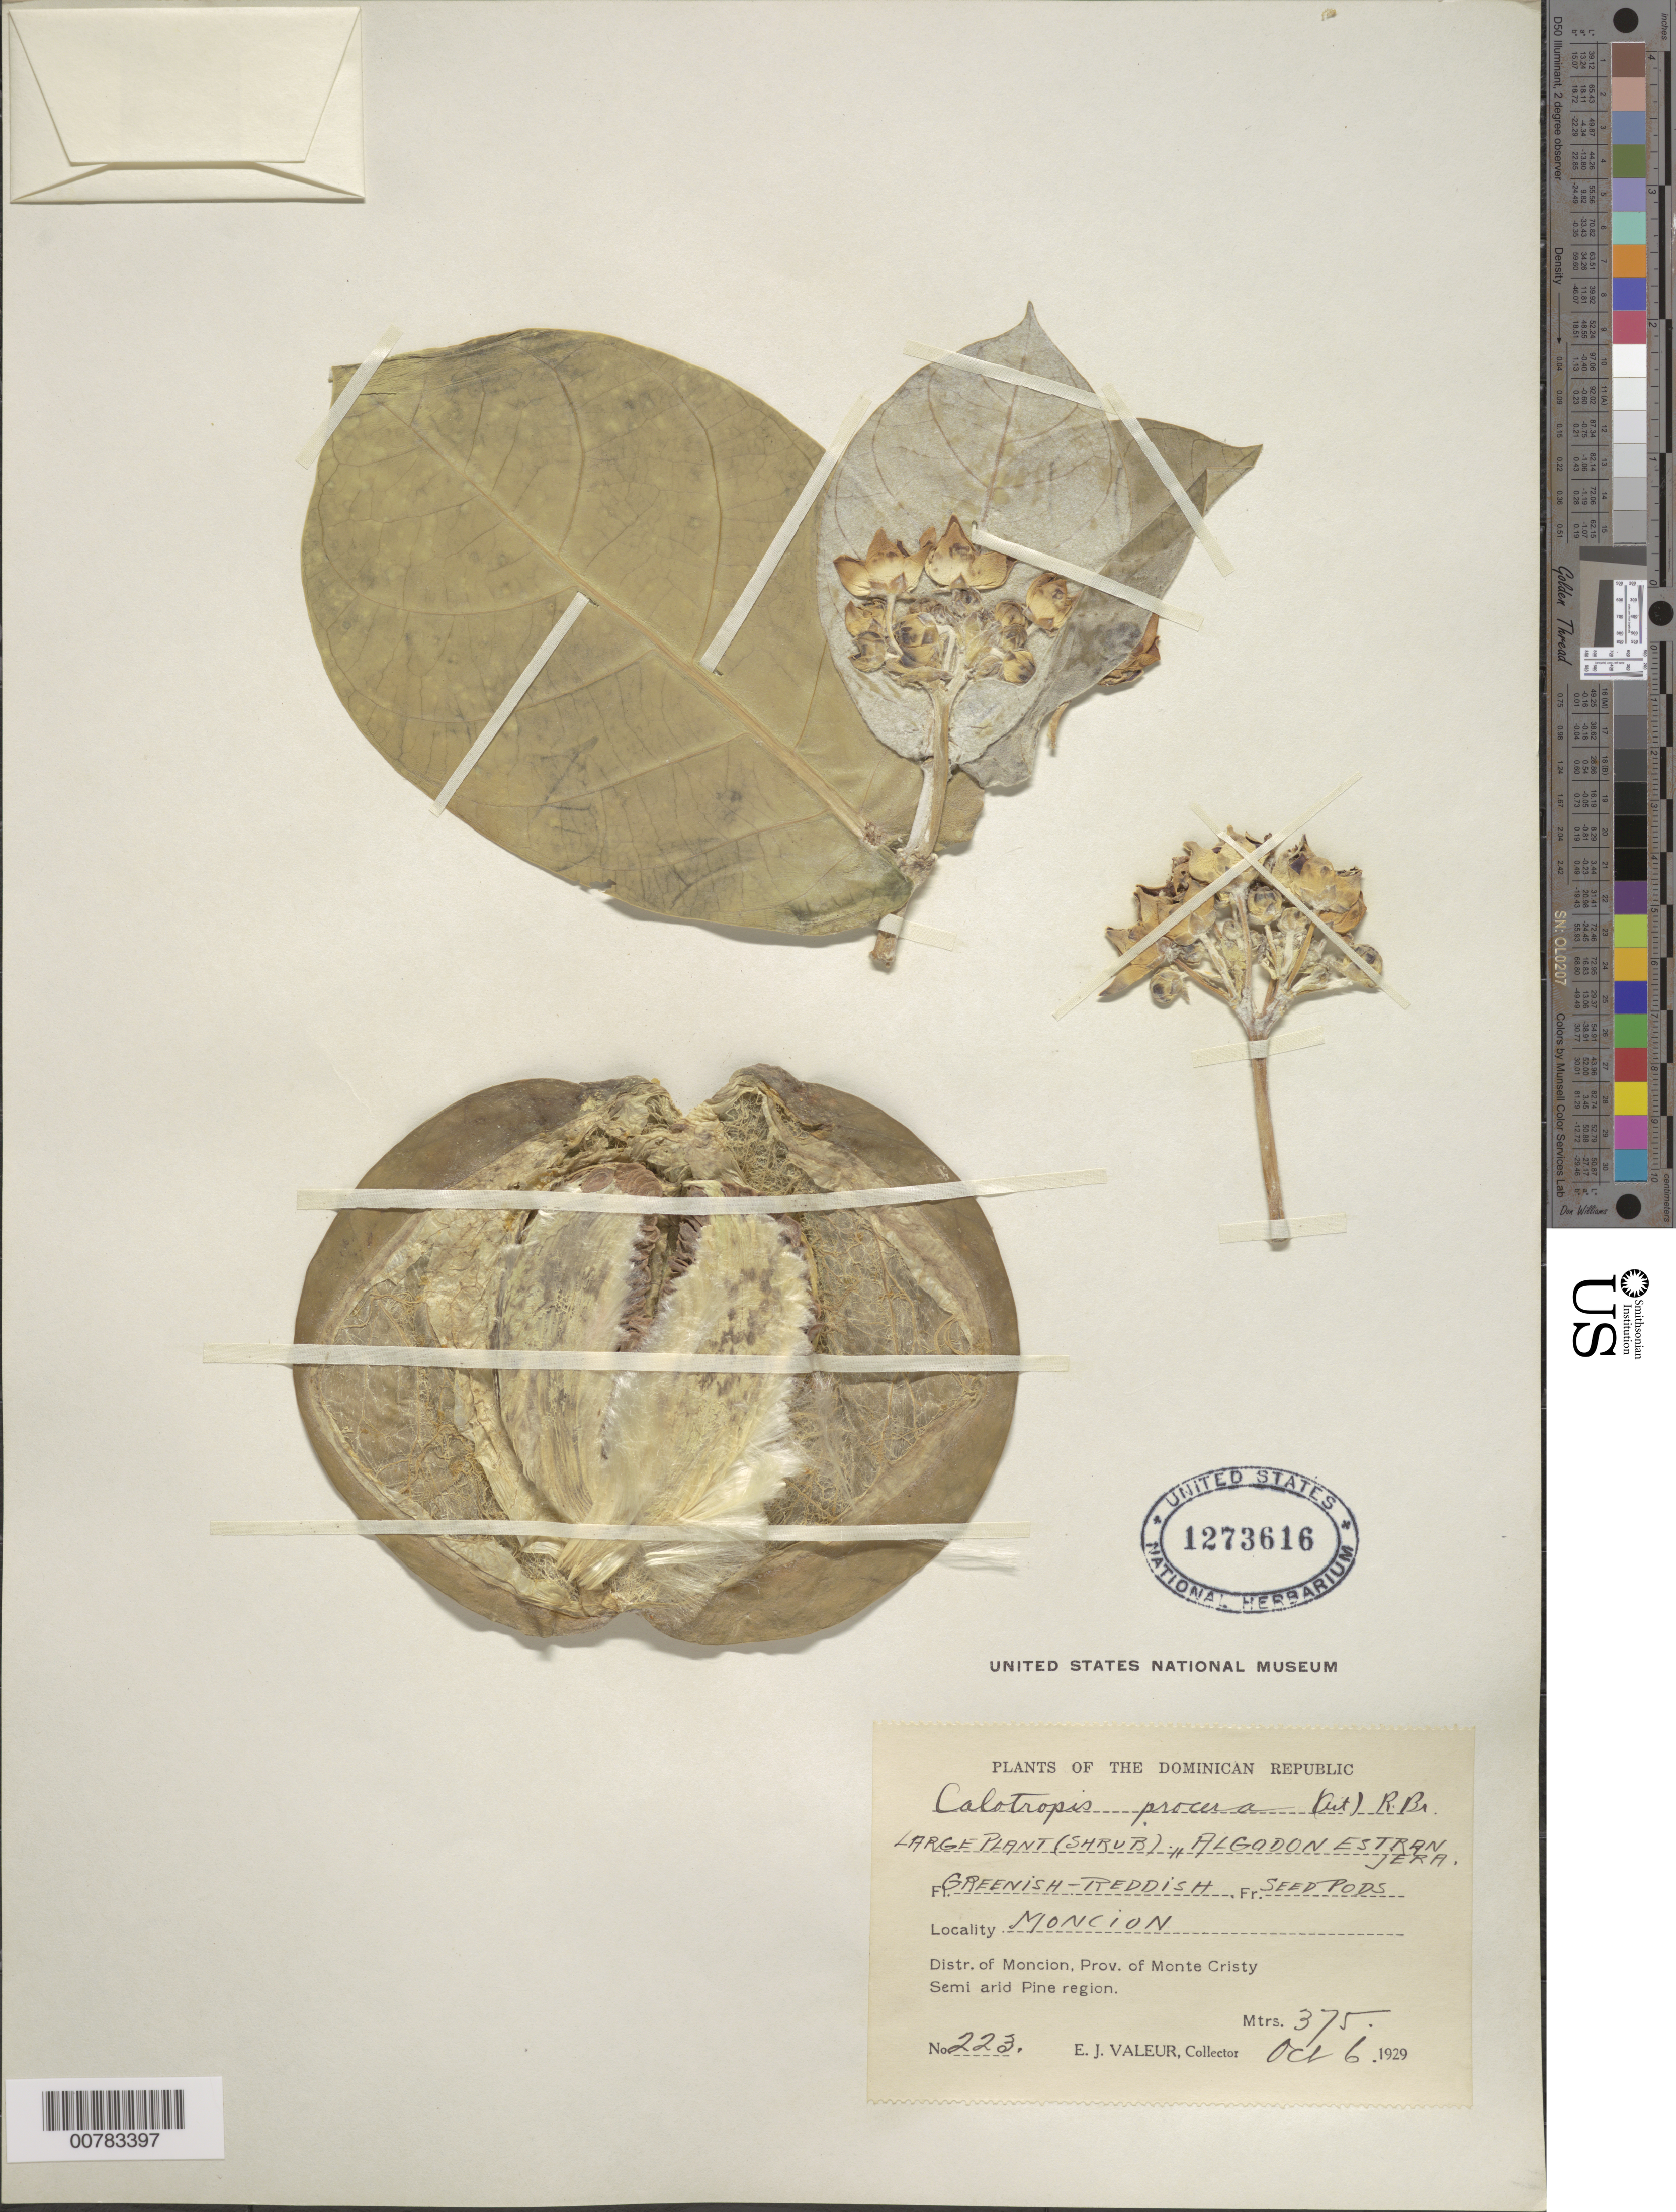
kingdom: Plantae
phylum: Tracheophyta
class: Magnoliopsida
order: Gentianales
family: Apocynaceae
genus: Calotropis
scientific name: Calotropis procera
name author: (Aiton) W.T. Aiton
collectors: E. Valeur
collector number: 223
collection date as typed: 06 Oct 1929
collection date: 1929-10-06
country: Dominican Republic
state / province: Monte Cristi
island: Hispaniola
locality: Moncion, Moncion.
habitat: Semi arid Pine region.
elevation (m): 375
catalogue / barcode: US 1273616